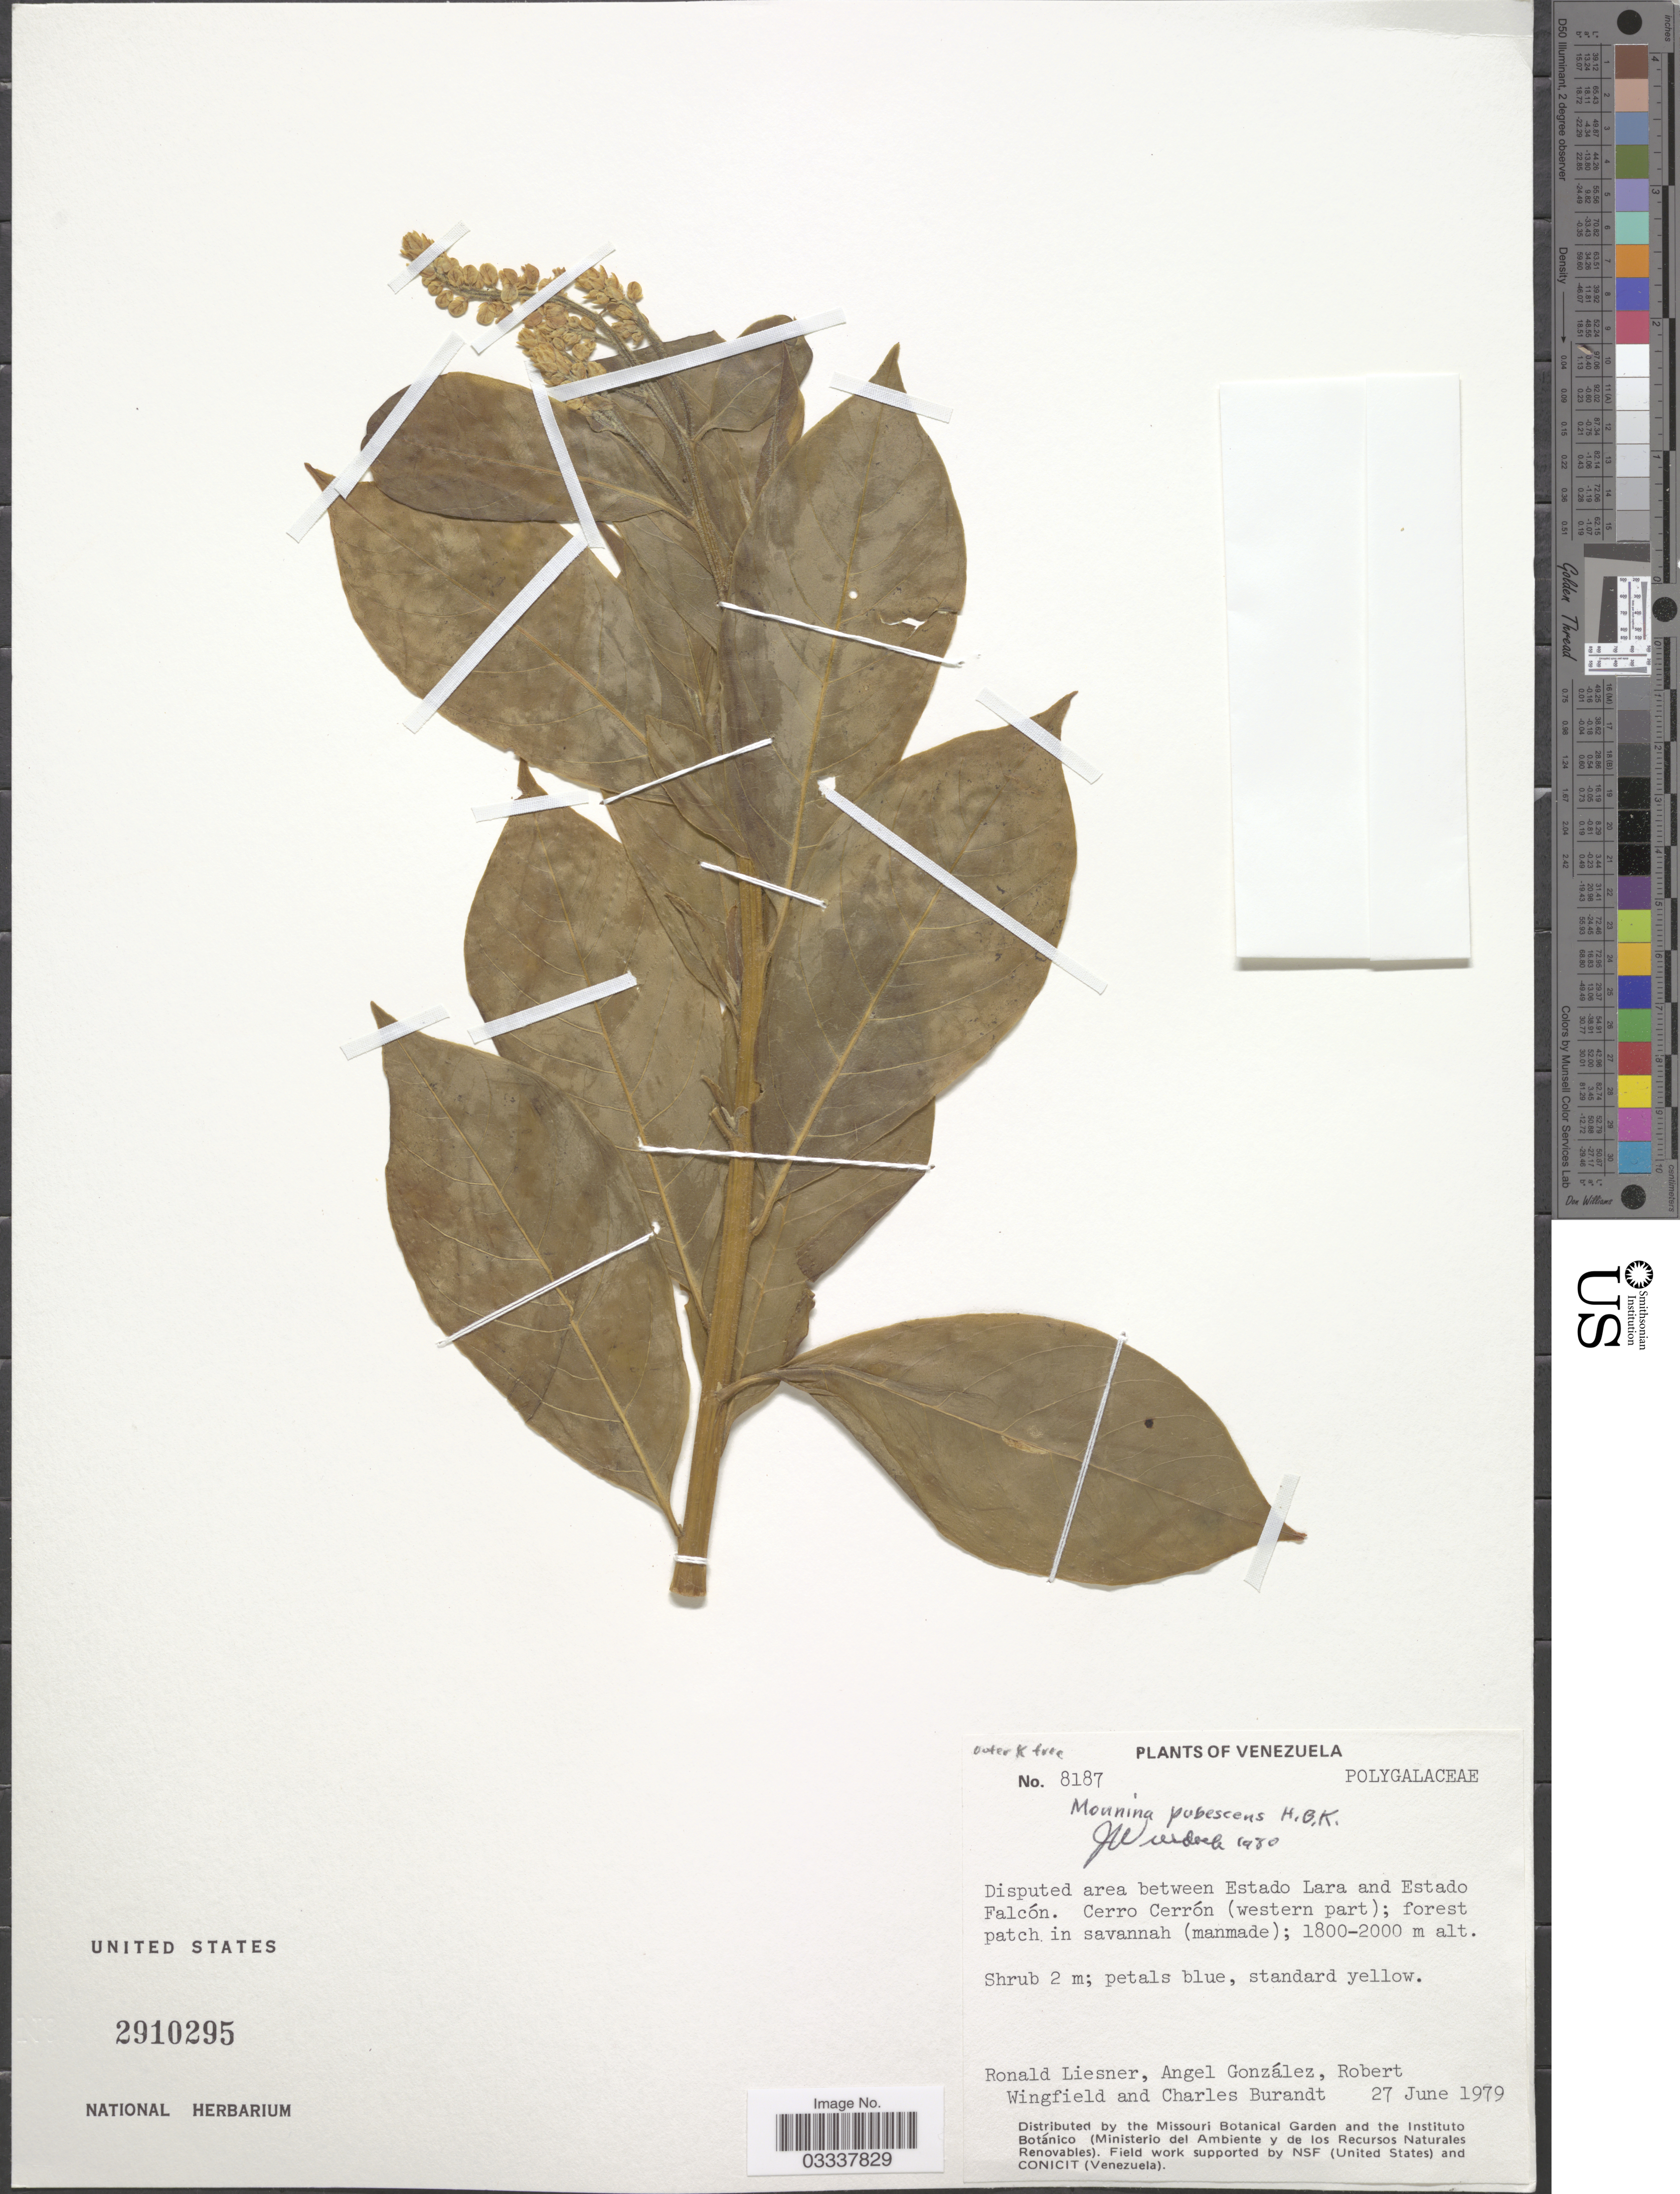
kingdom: Plantae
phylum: Tracheophyta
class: Magnoliopsida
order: Fabales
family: Polygalaceae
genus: Monnina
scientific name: Monnina pubescens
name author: Kunth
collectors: R. L. Liesner, A. C. González, R. C. Wingfield & C. Burandt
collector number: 8187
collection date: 1979-06-27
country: Venezuela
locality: Disputed area between Estado Lara and Estado Falcón. Cerro Cerrón (western part).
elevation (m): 1800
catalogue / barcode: US 2910295